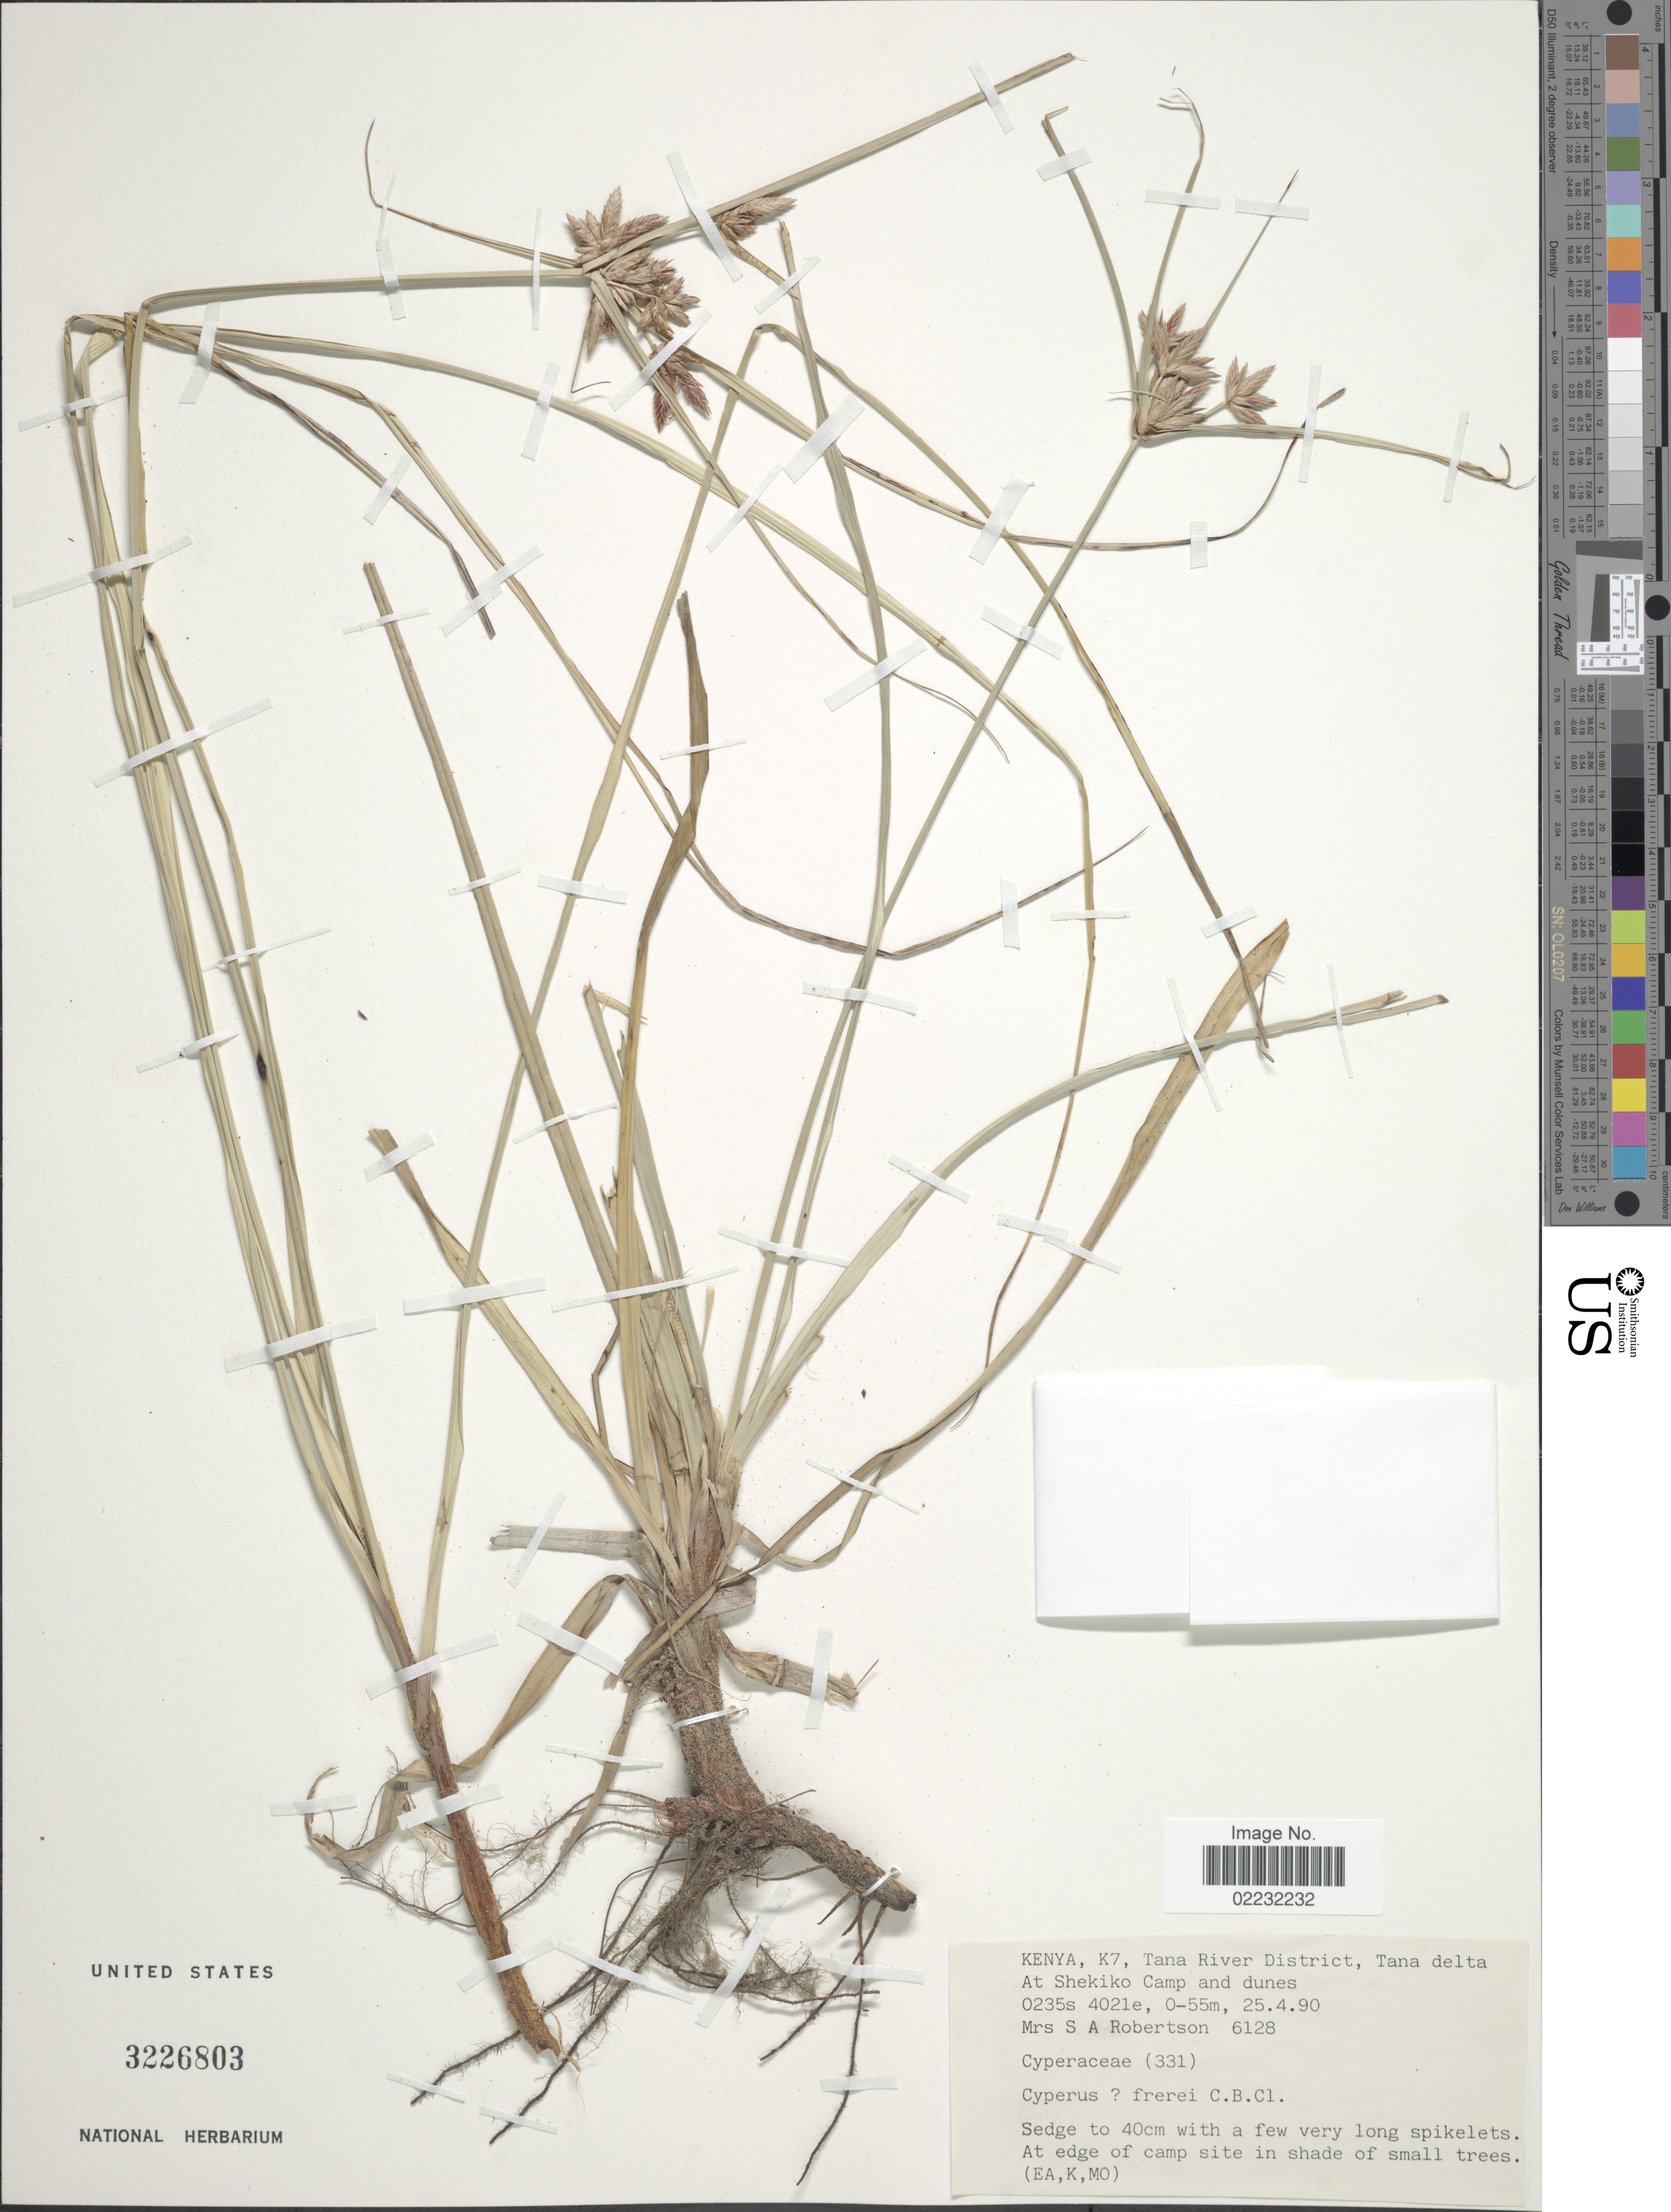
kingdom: Plantae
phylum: Tracheophyta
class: Liliopsida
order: Poales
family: Cyperaceae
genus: Cyperus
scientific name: Cyperus sp.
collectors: S. Robertson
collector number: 6128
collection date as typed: Transcribed d/m/y: 25/4/90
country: Kenya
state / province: Tana River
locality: K7, Tana River District, Tana delta at Shekiko Camp and dunes, ad edge of camp site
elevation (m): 0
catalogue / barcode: US 3226803